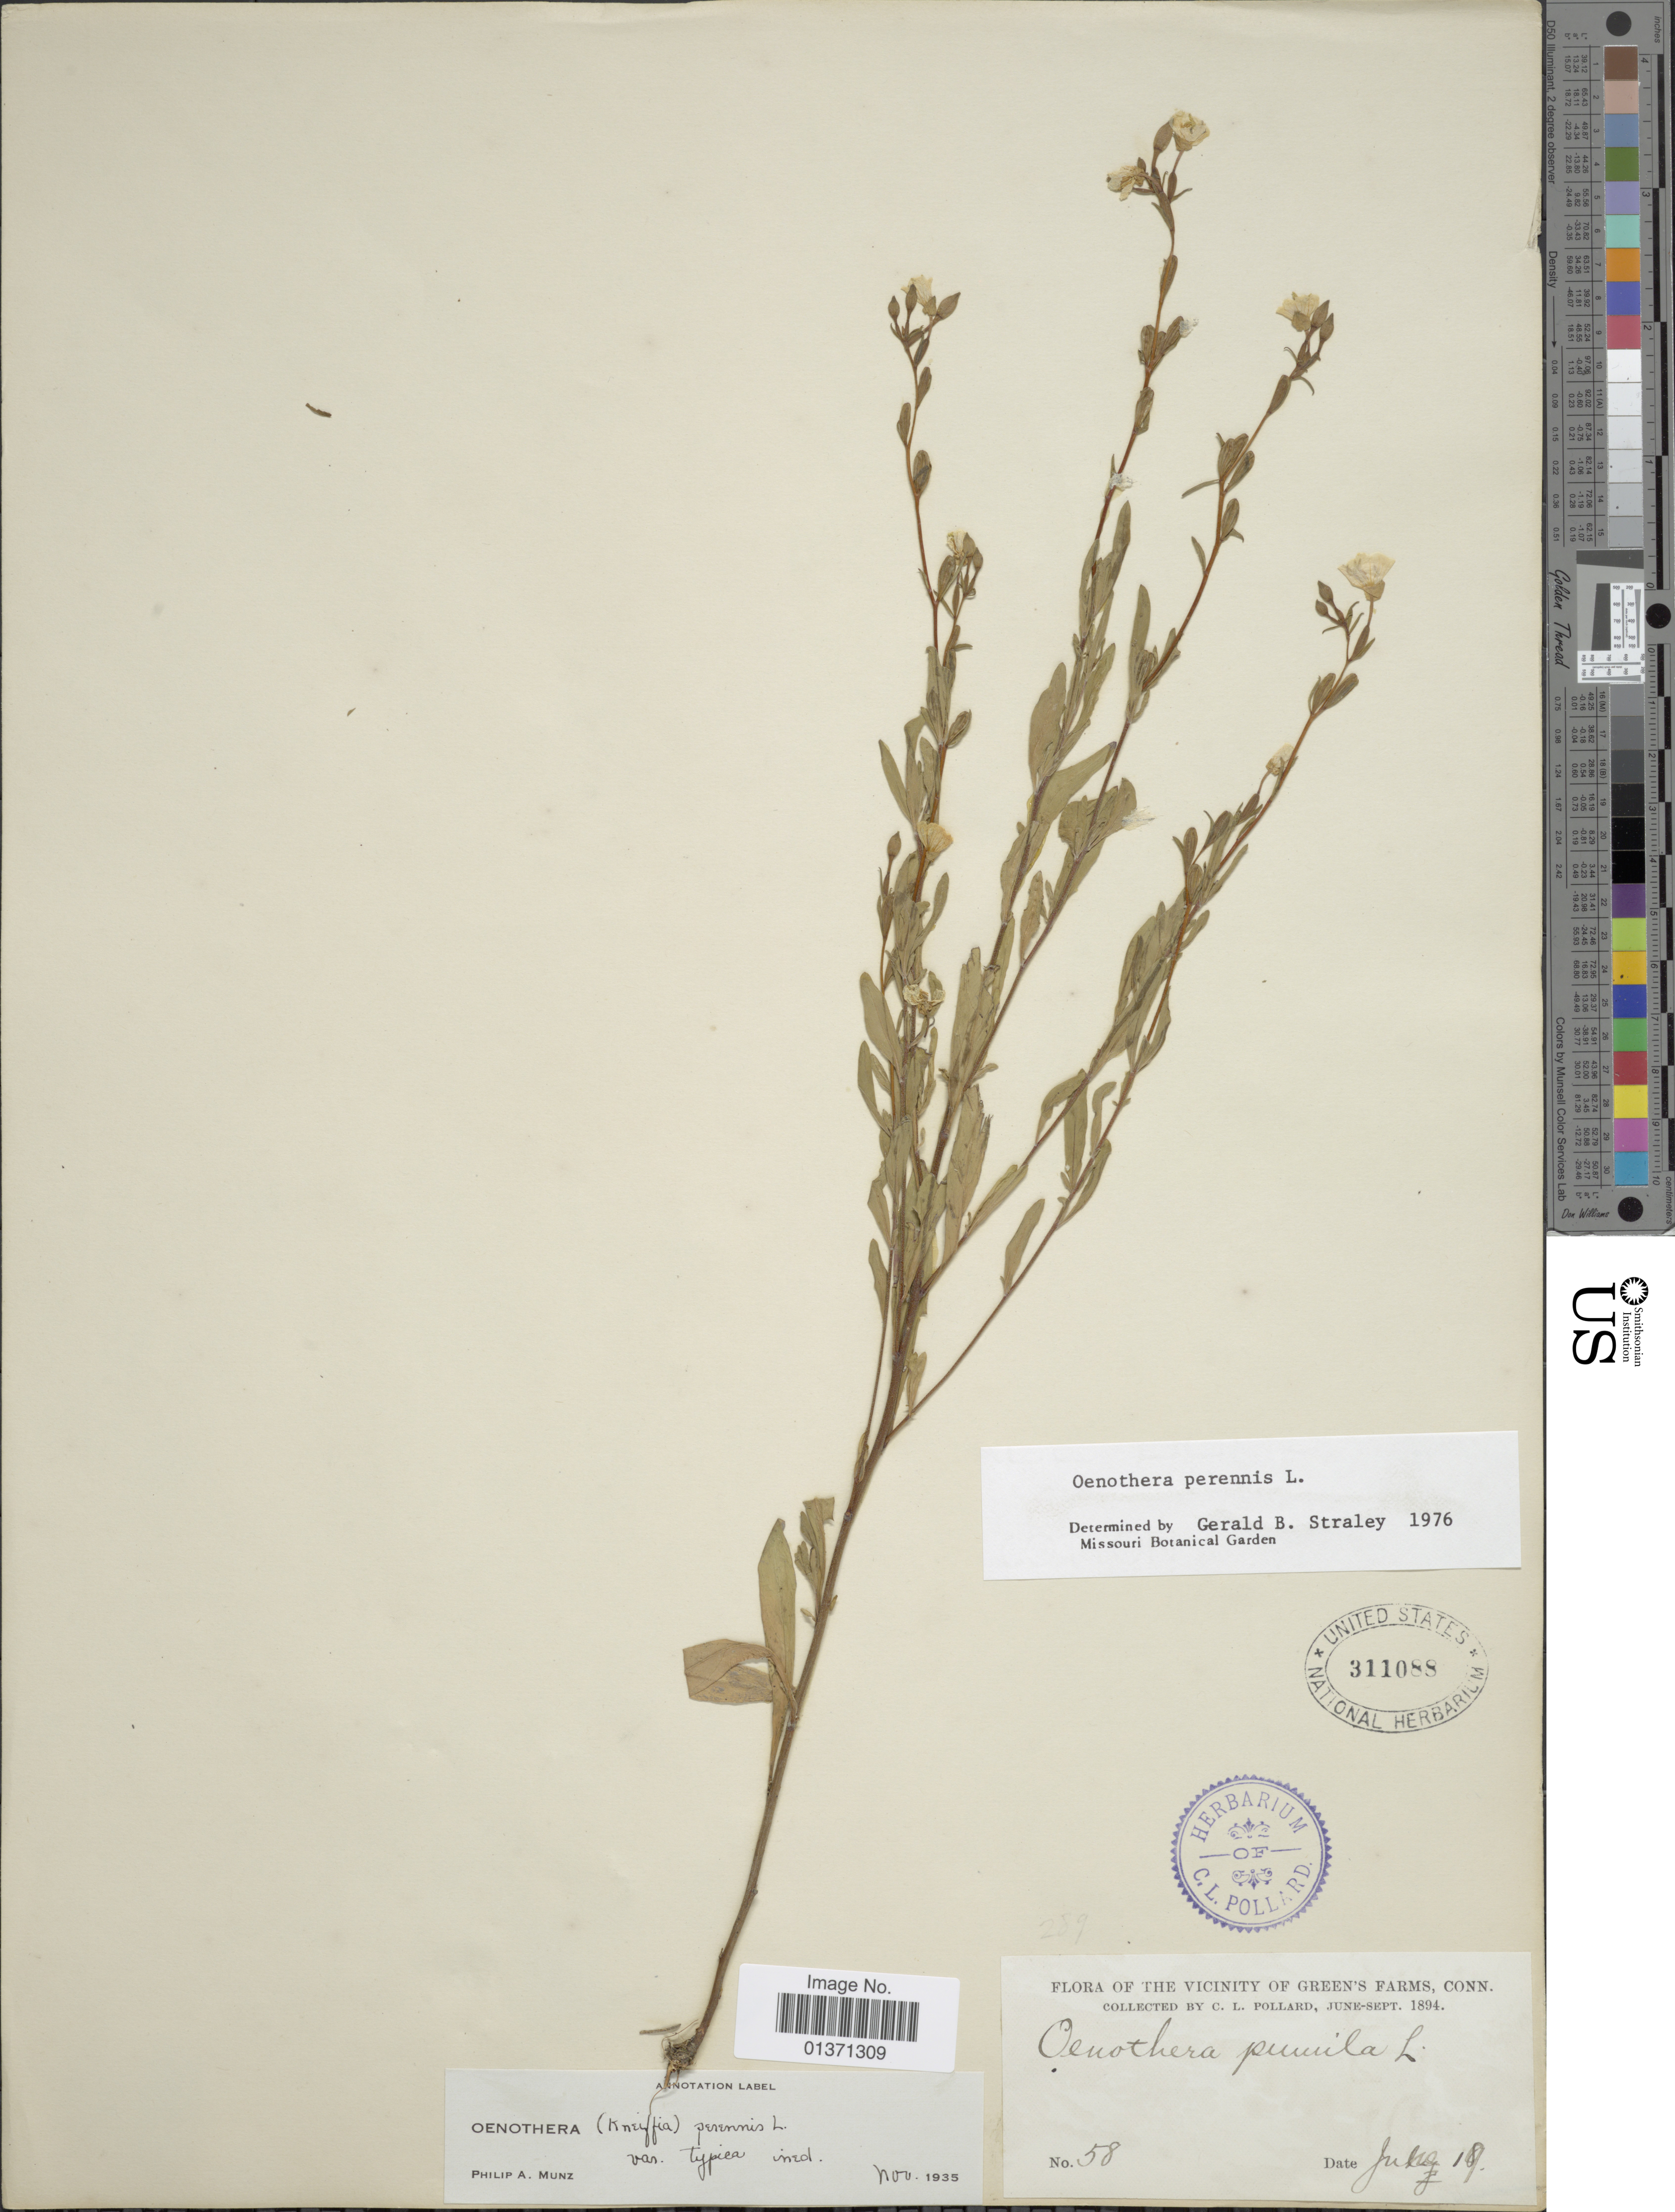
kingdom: Plantae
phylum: Tracheophyta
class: Magnoliopsida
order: Myrtales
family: Onagraceae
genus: Oenothera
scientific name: Oenothera perennis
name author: L.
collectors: C. L. Pollard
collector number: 58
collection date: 1894-07-18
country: United States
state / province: Connecticut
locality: Vicinity of Green's Farm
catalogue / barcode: US 311088